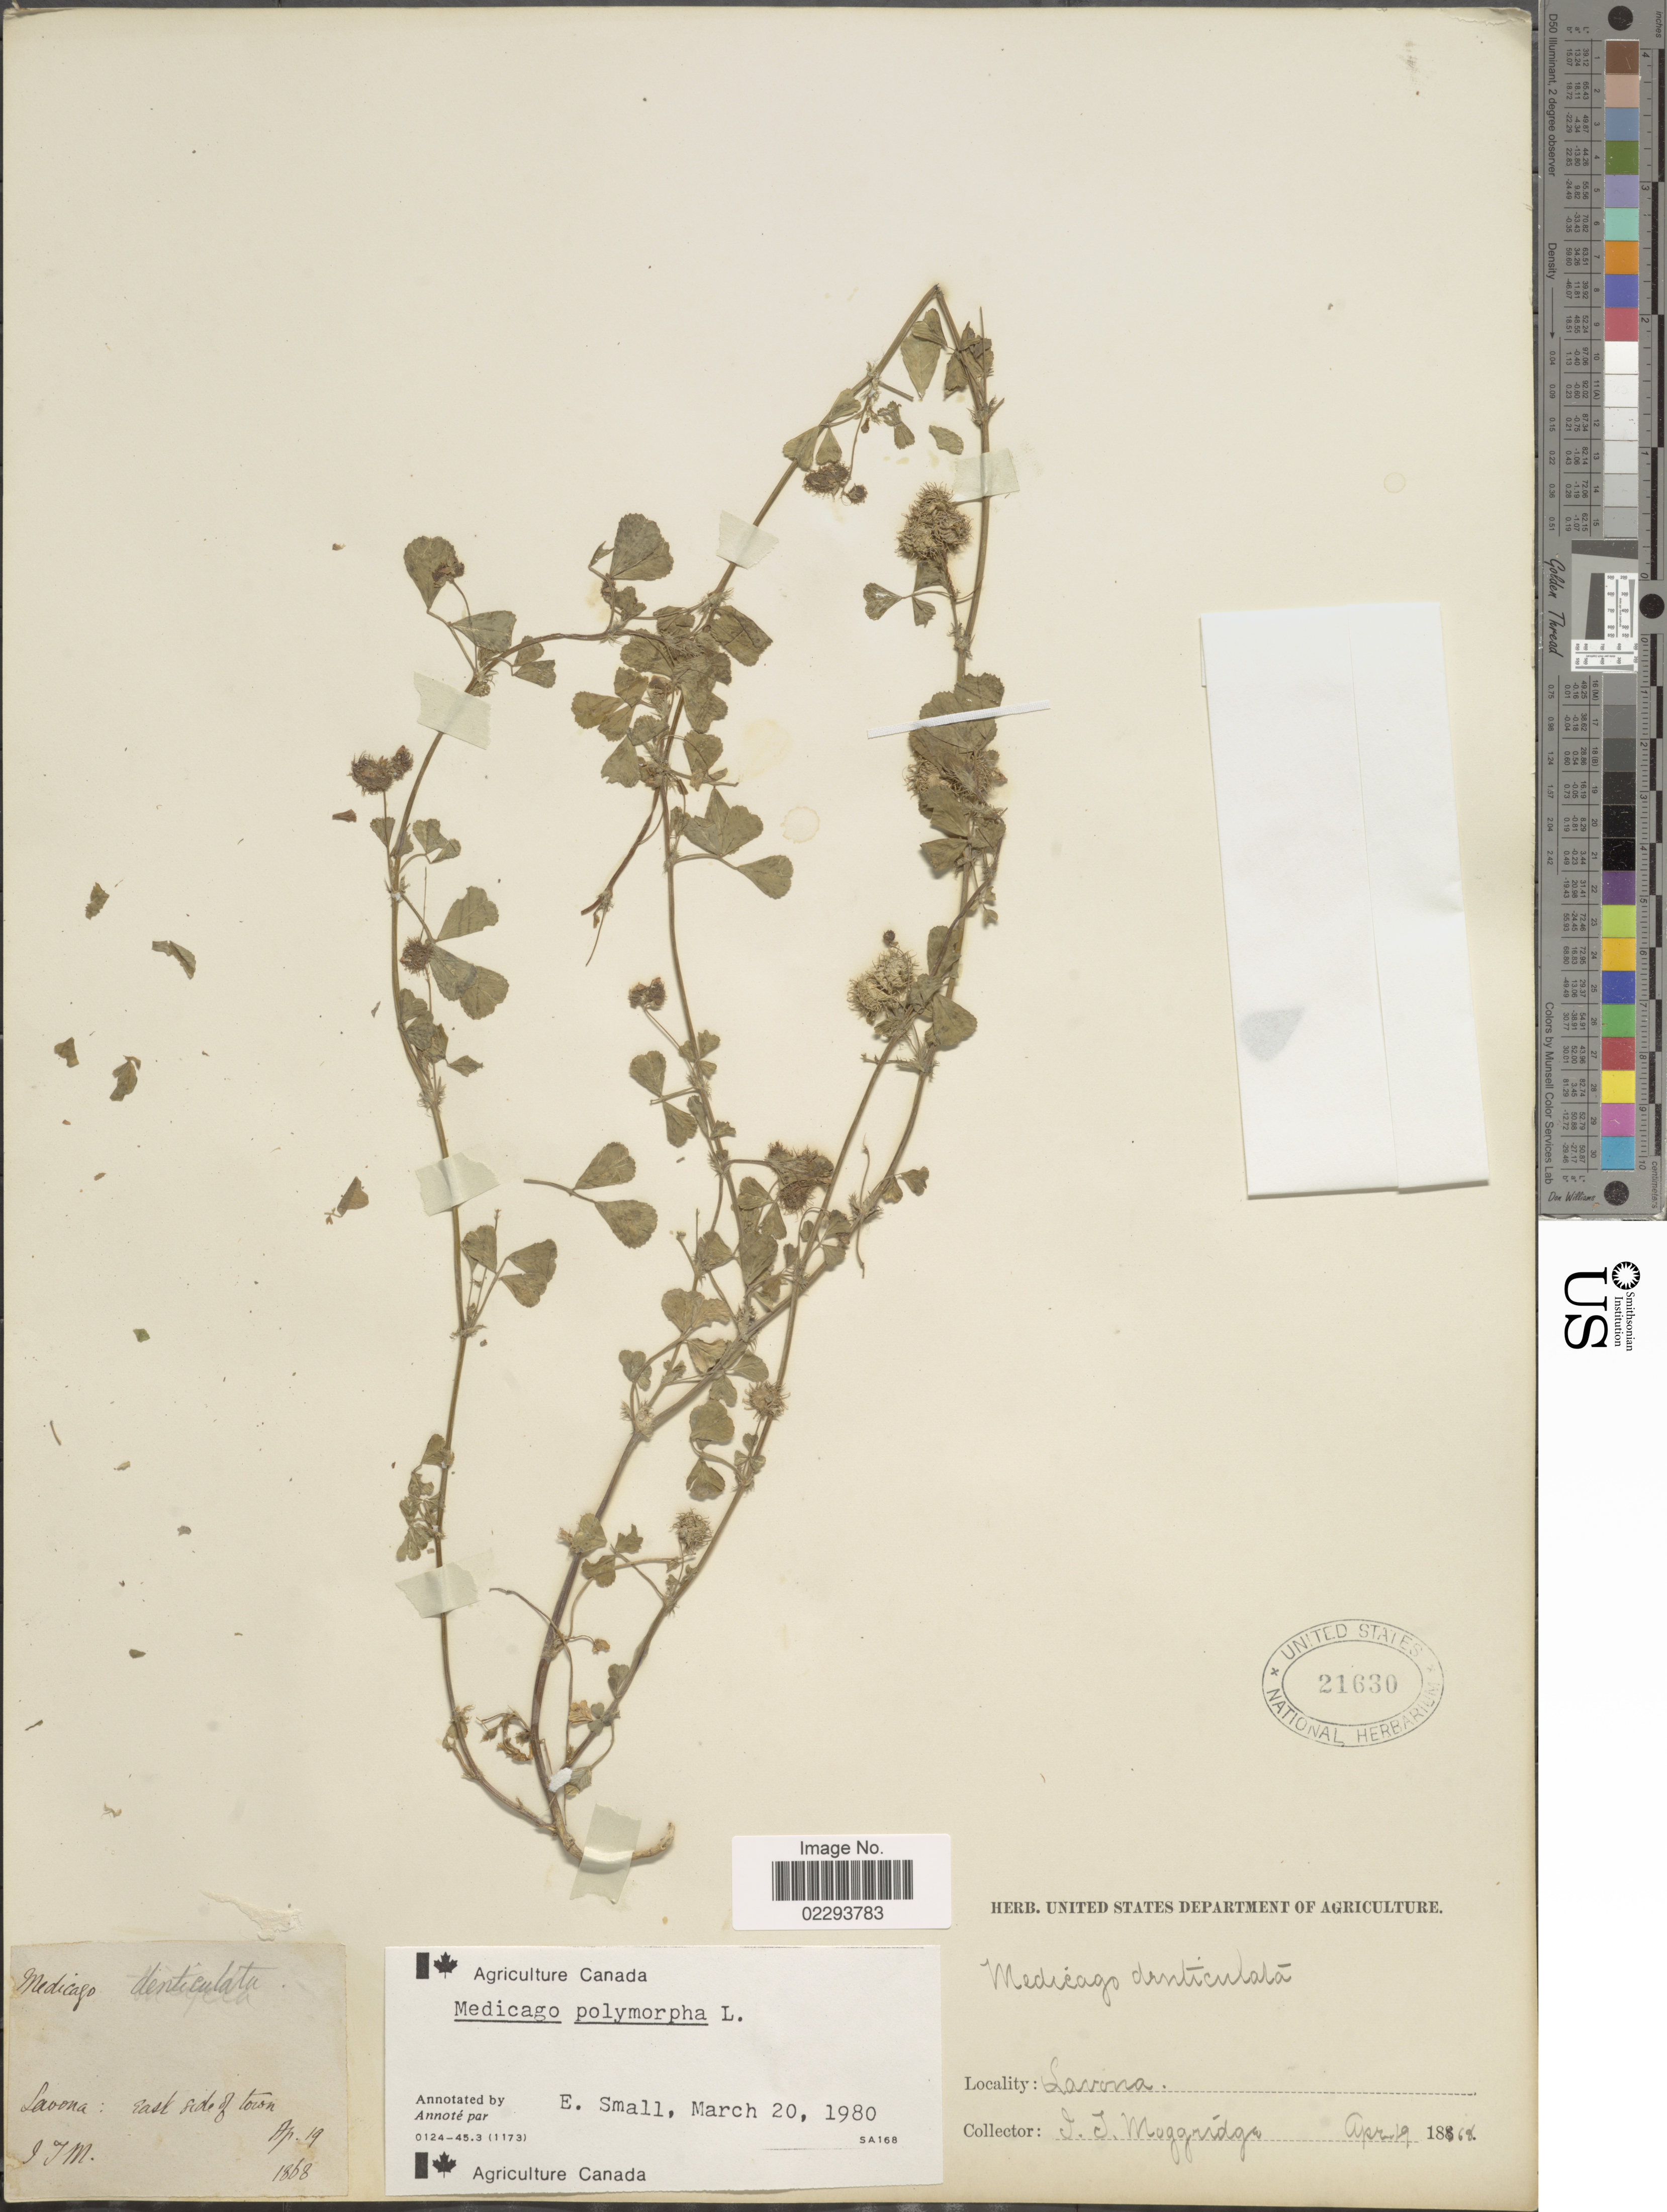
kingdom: Plantae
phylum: Tracheophyta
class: Magnoliopsida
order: Fabales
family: Fabaceae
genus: Medicago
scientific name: Medicago polymorpha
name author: L.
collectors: J. T. Moggridge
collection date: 1868-04-19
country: Italy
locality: Savona: east side of town.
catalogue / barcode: US 21630